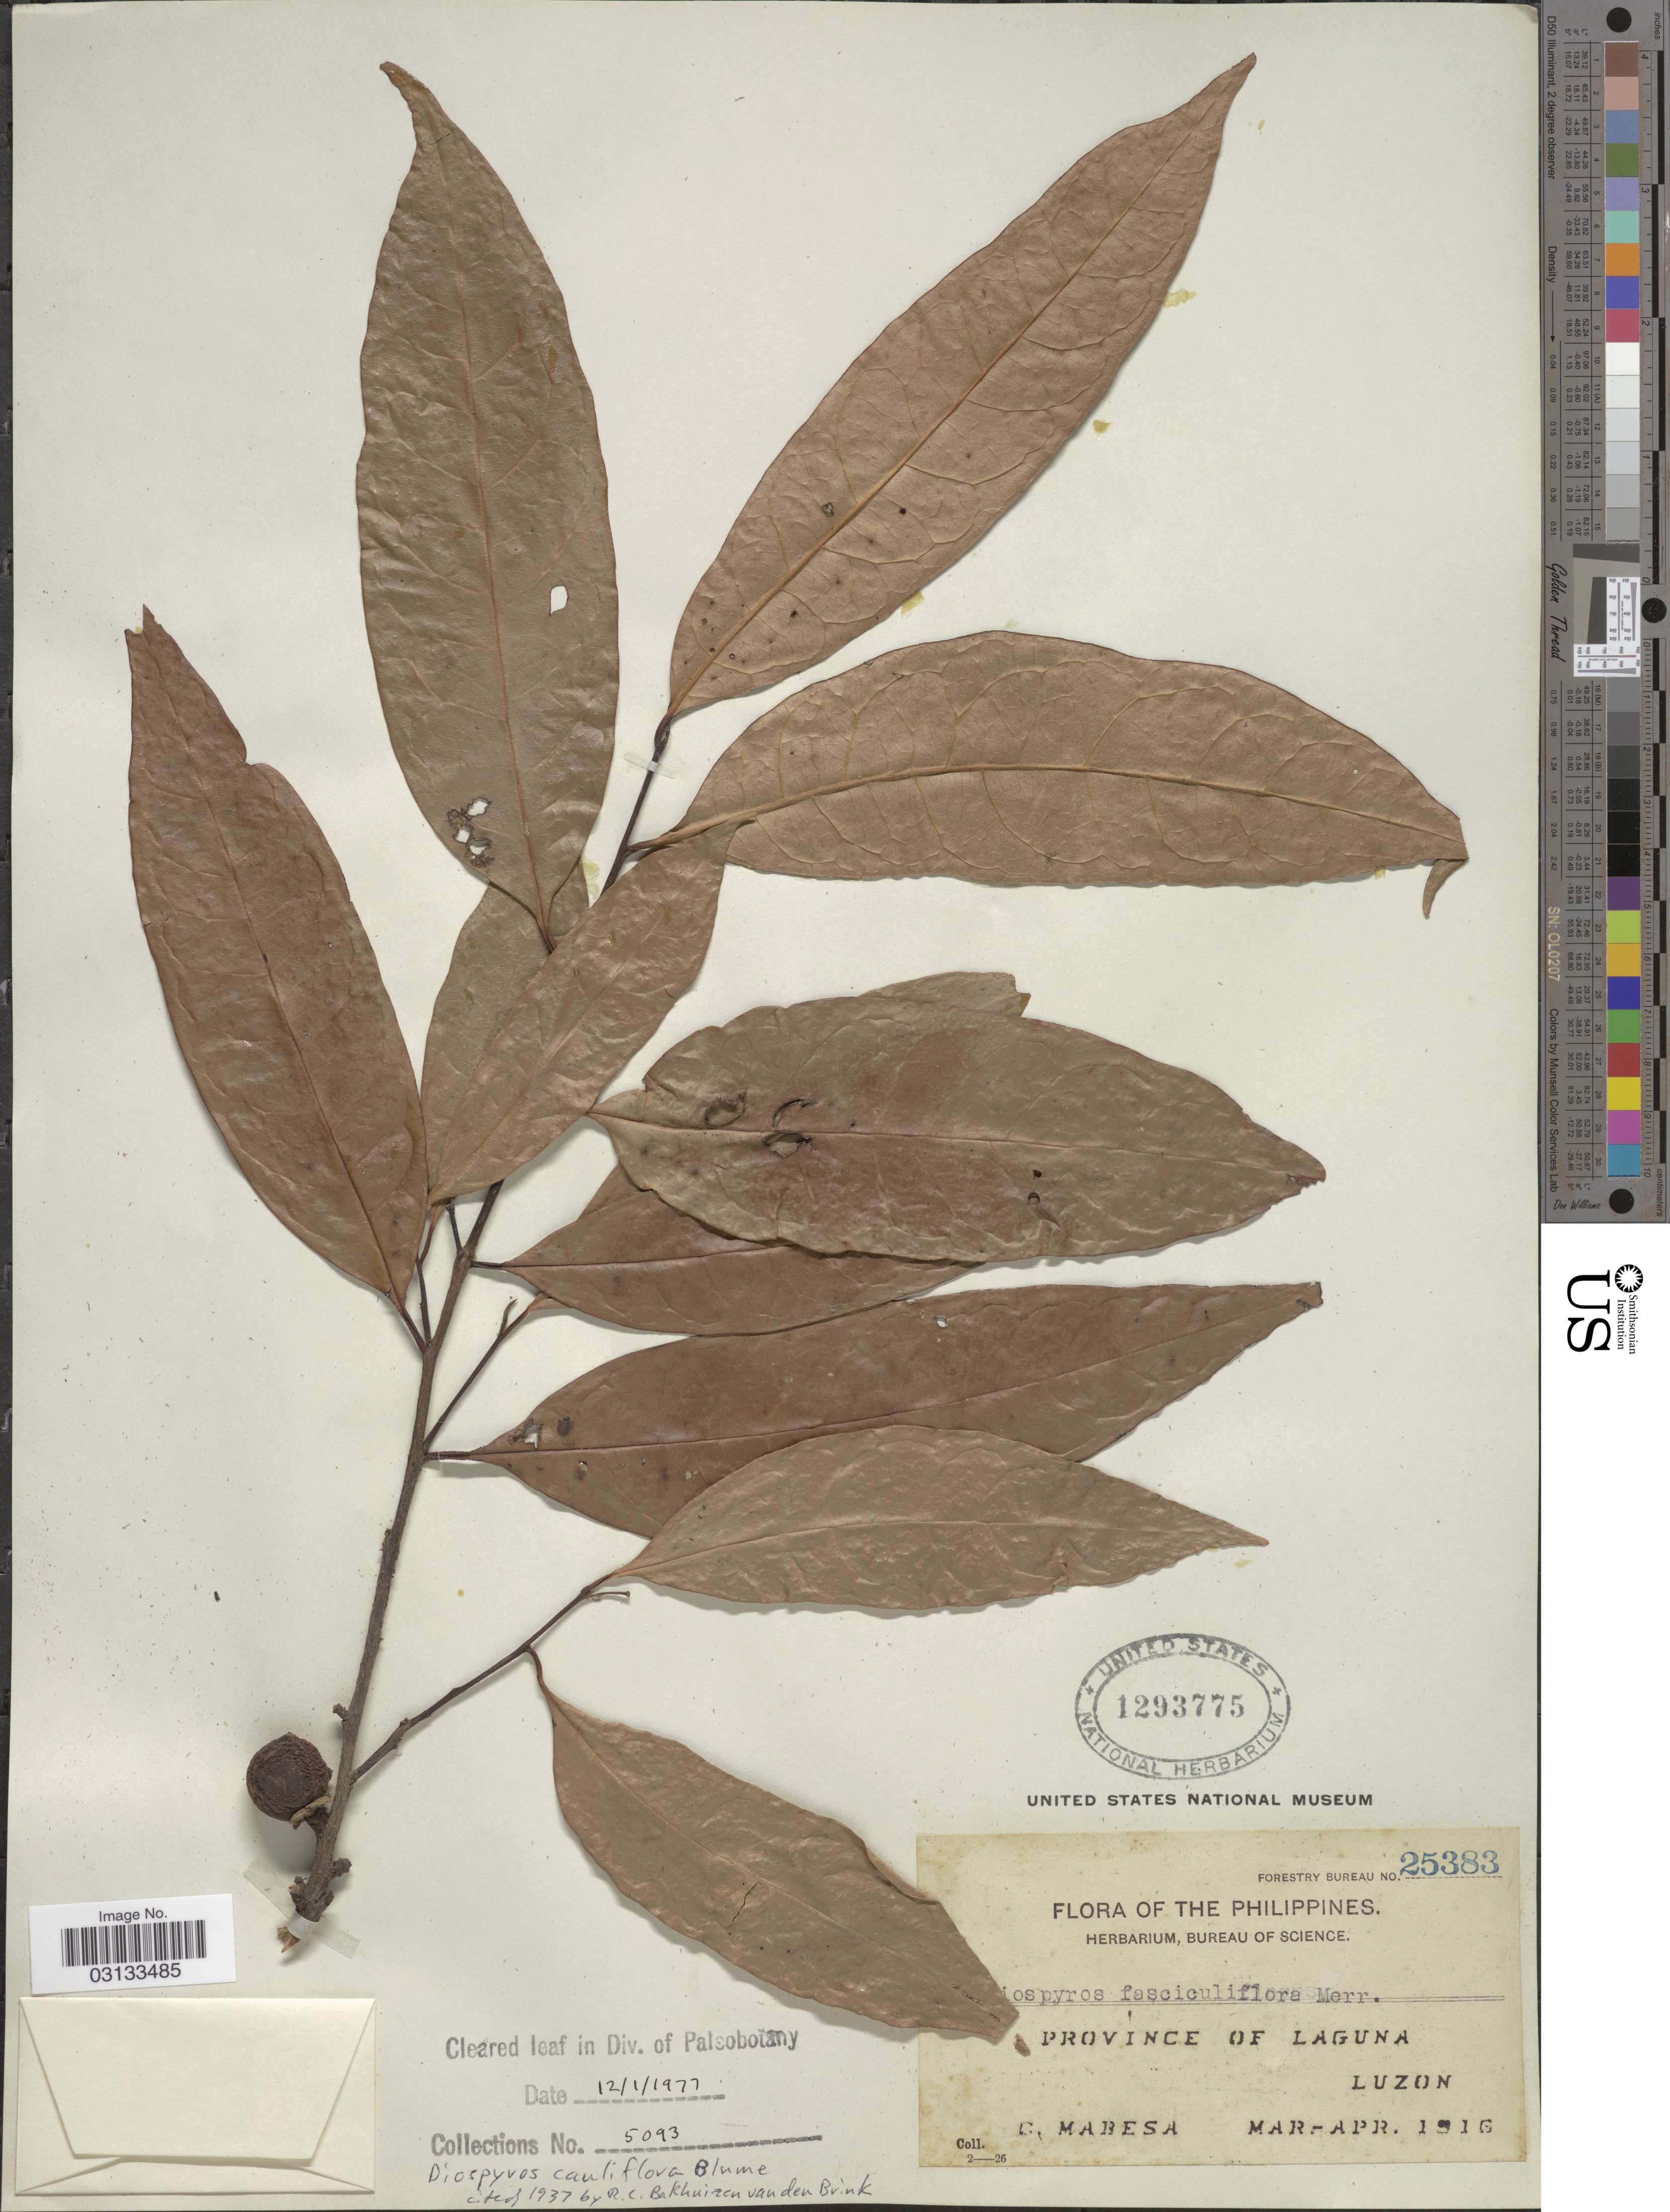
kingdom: Plantae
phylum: Tracheophyta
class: Magnoliopsida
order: Ericales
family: Ebenaceae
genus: Diospyros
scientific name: Diospyros cauliflora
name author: Blume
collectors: C. Mabesa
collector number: Forestry Bureau 25383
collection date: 1916-03/1916-04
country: Philippines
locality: Province of Laguna, Luzon.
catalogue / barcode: US 1293775